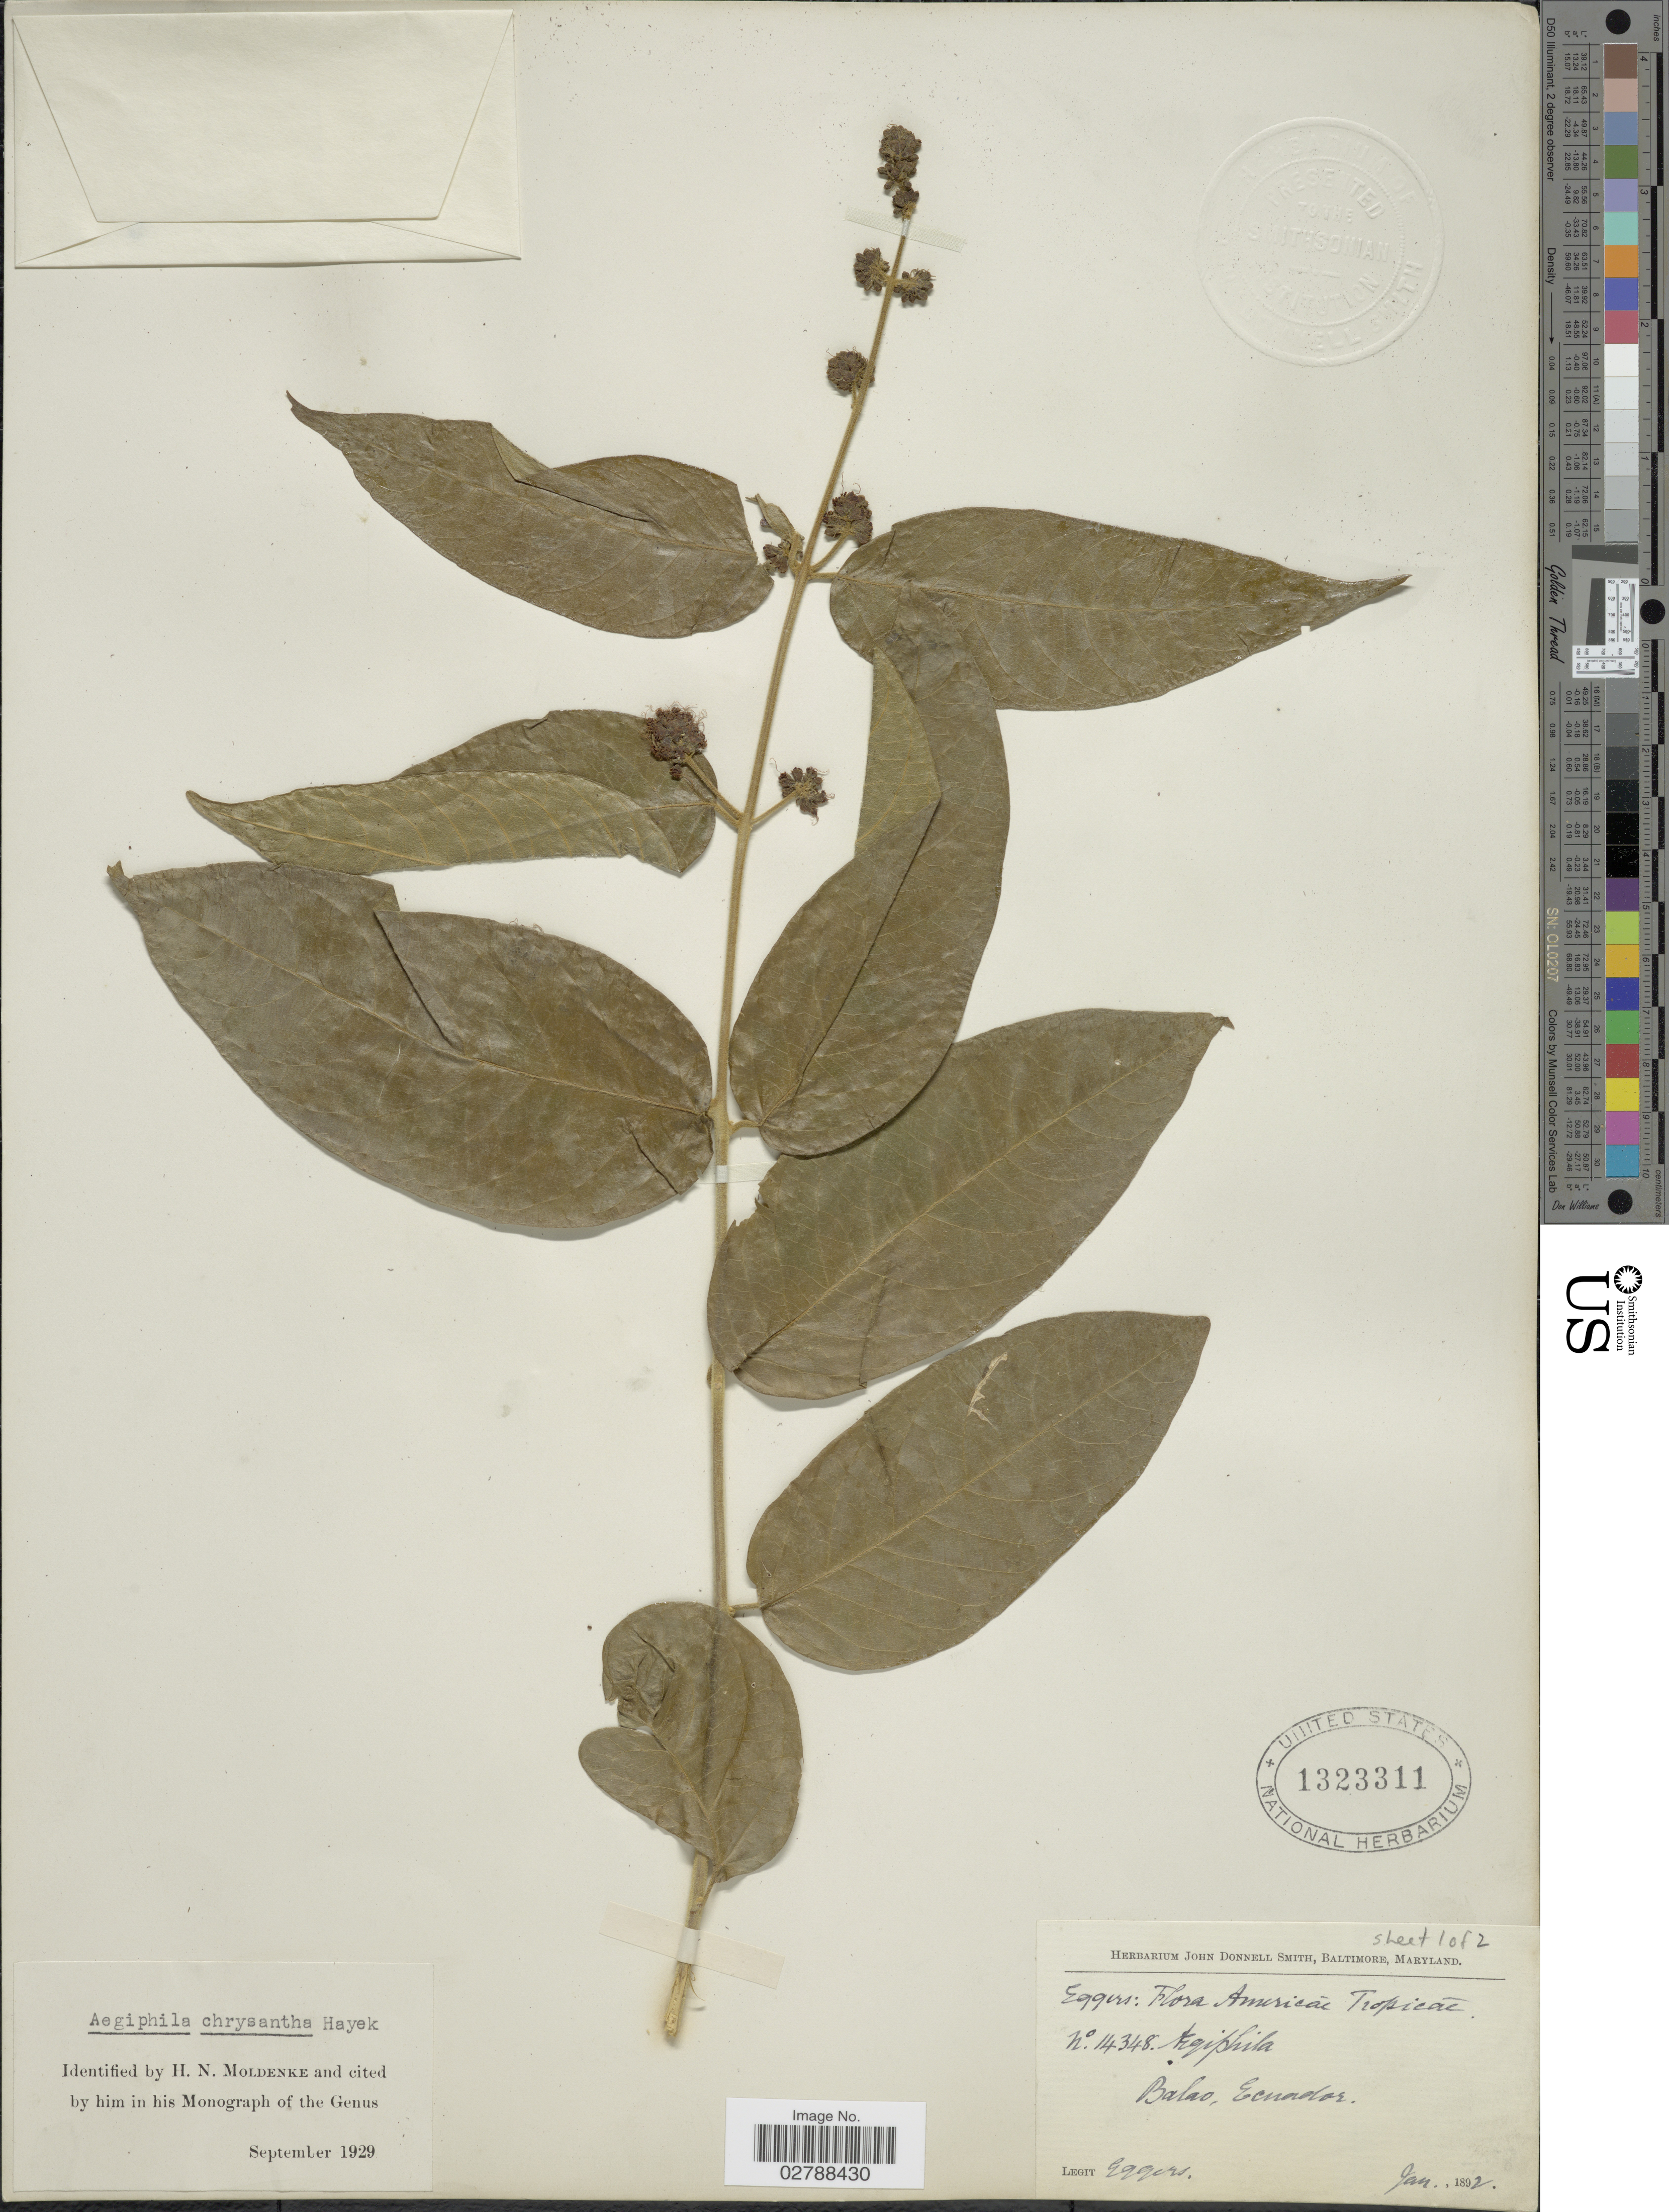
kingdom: Plantae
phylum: Tracheophyta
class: Magnoliopsida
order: Lamiales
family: Lamiaceae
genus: Aegiphila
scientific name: Aegiphila chrysantha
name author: Hayek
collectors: -. Eggers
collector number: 14348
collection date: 1892-01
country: Ecuador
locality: Balao.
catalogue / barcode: US 1323311